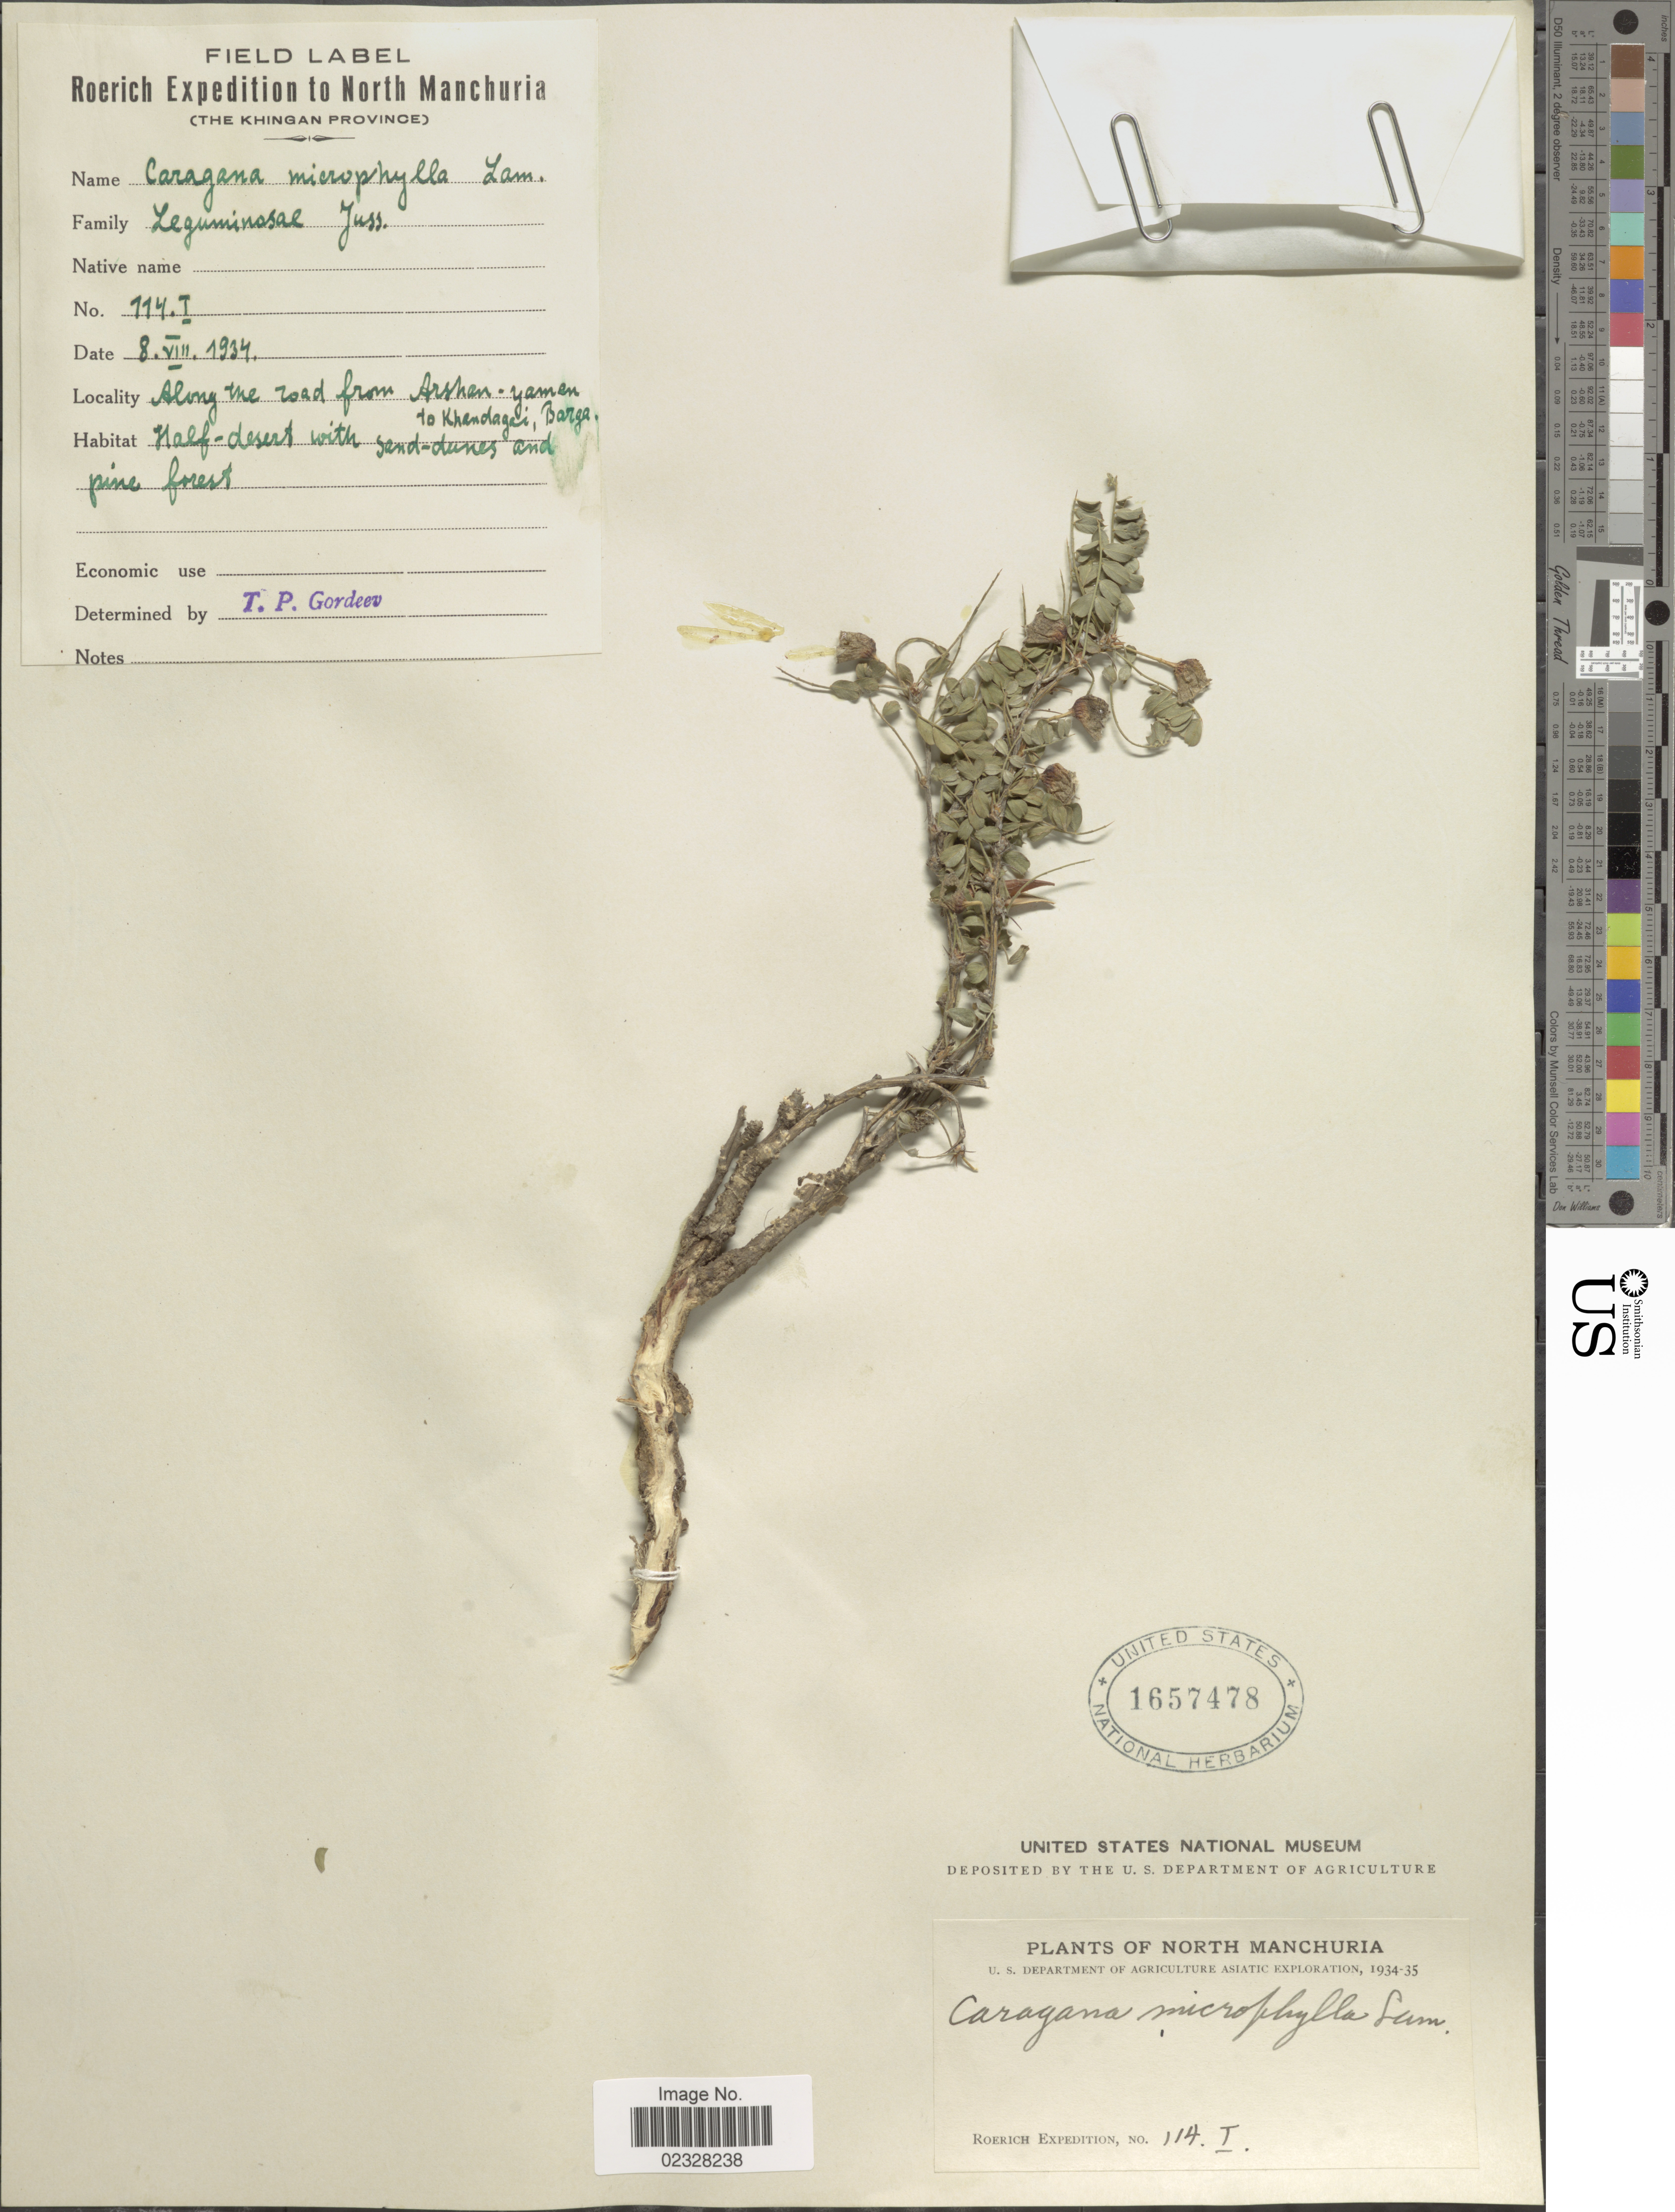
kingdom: Plantae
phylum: Tracheophyta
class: Magnoliopsida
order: Fabales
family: Fabaceae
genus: Caragana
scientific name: Caragana microphylla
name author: Lam.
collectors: Roerich Expedition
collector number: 114I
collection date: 1934-08-08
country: China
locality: North Manchuria. (The Khingan Province). Along the road from Arshan- Yamen to Khendagai, Barga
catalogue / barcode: US 1657478